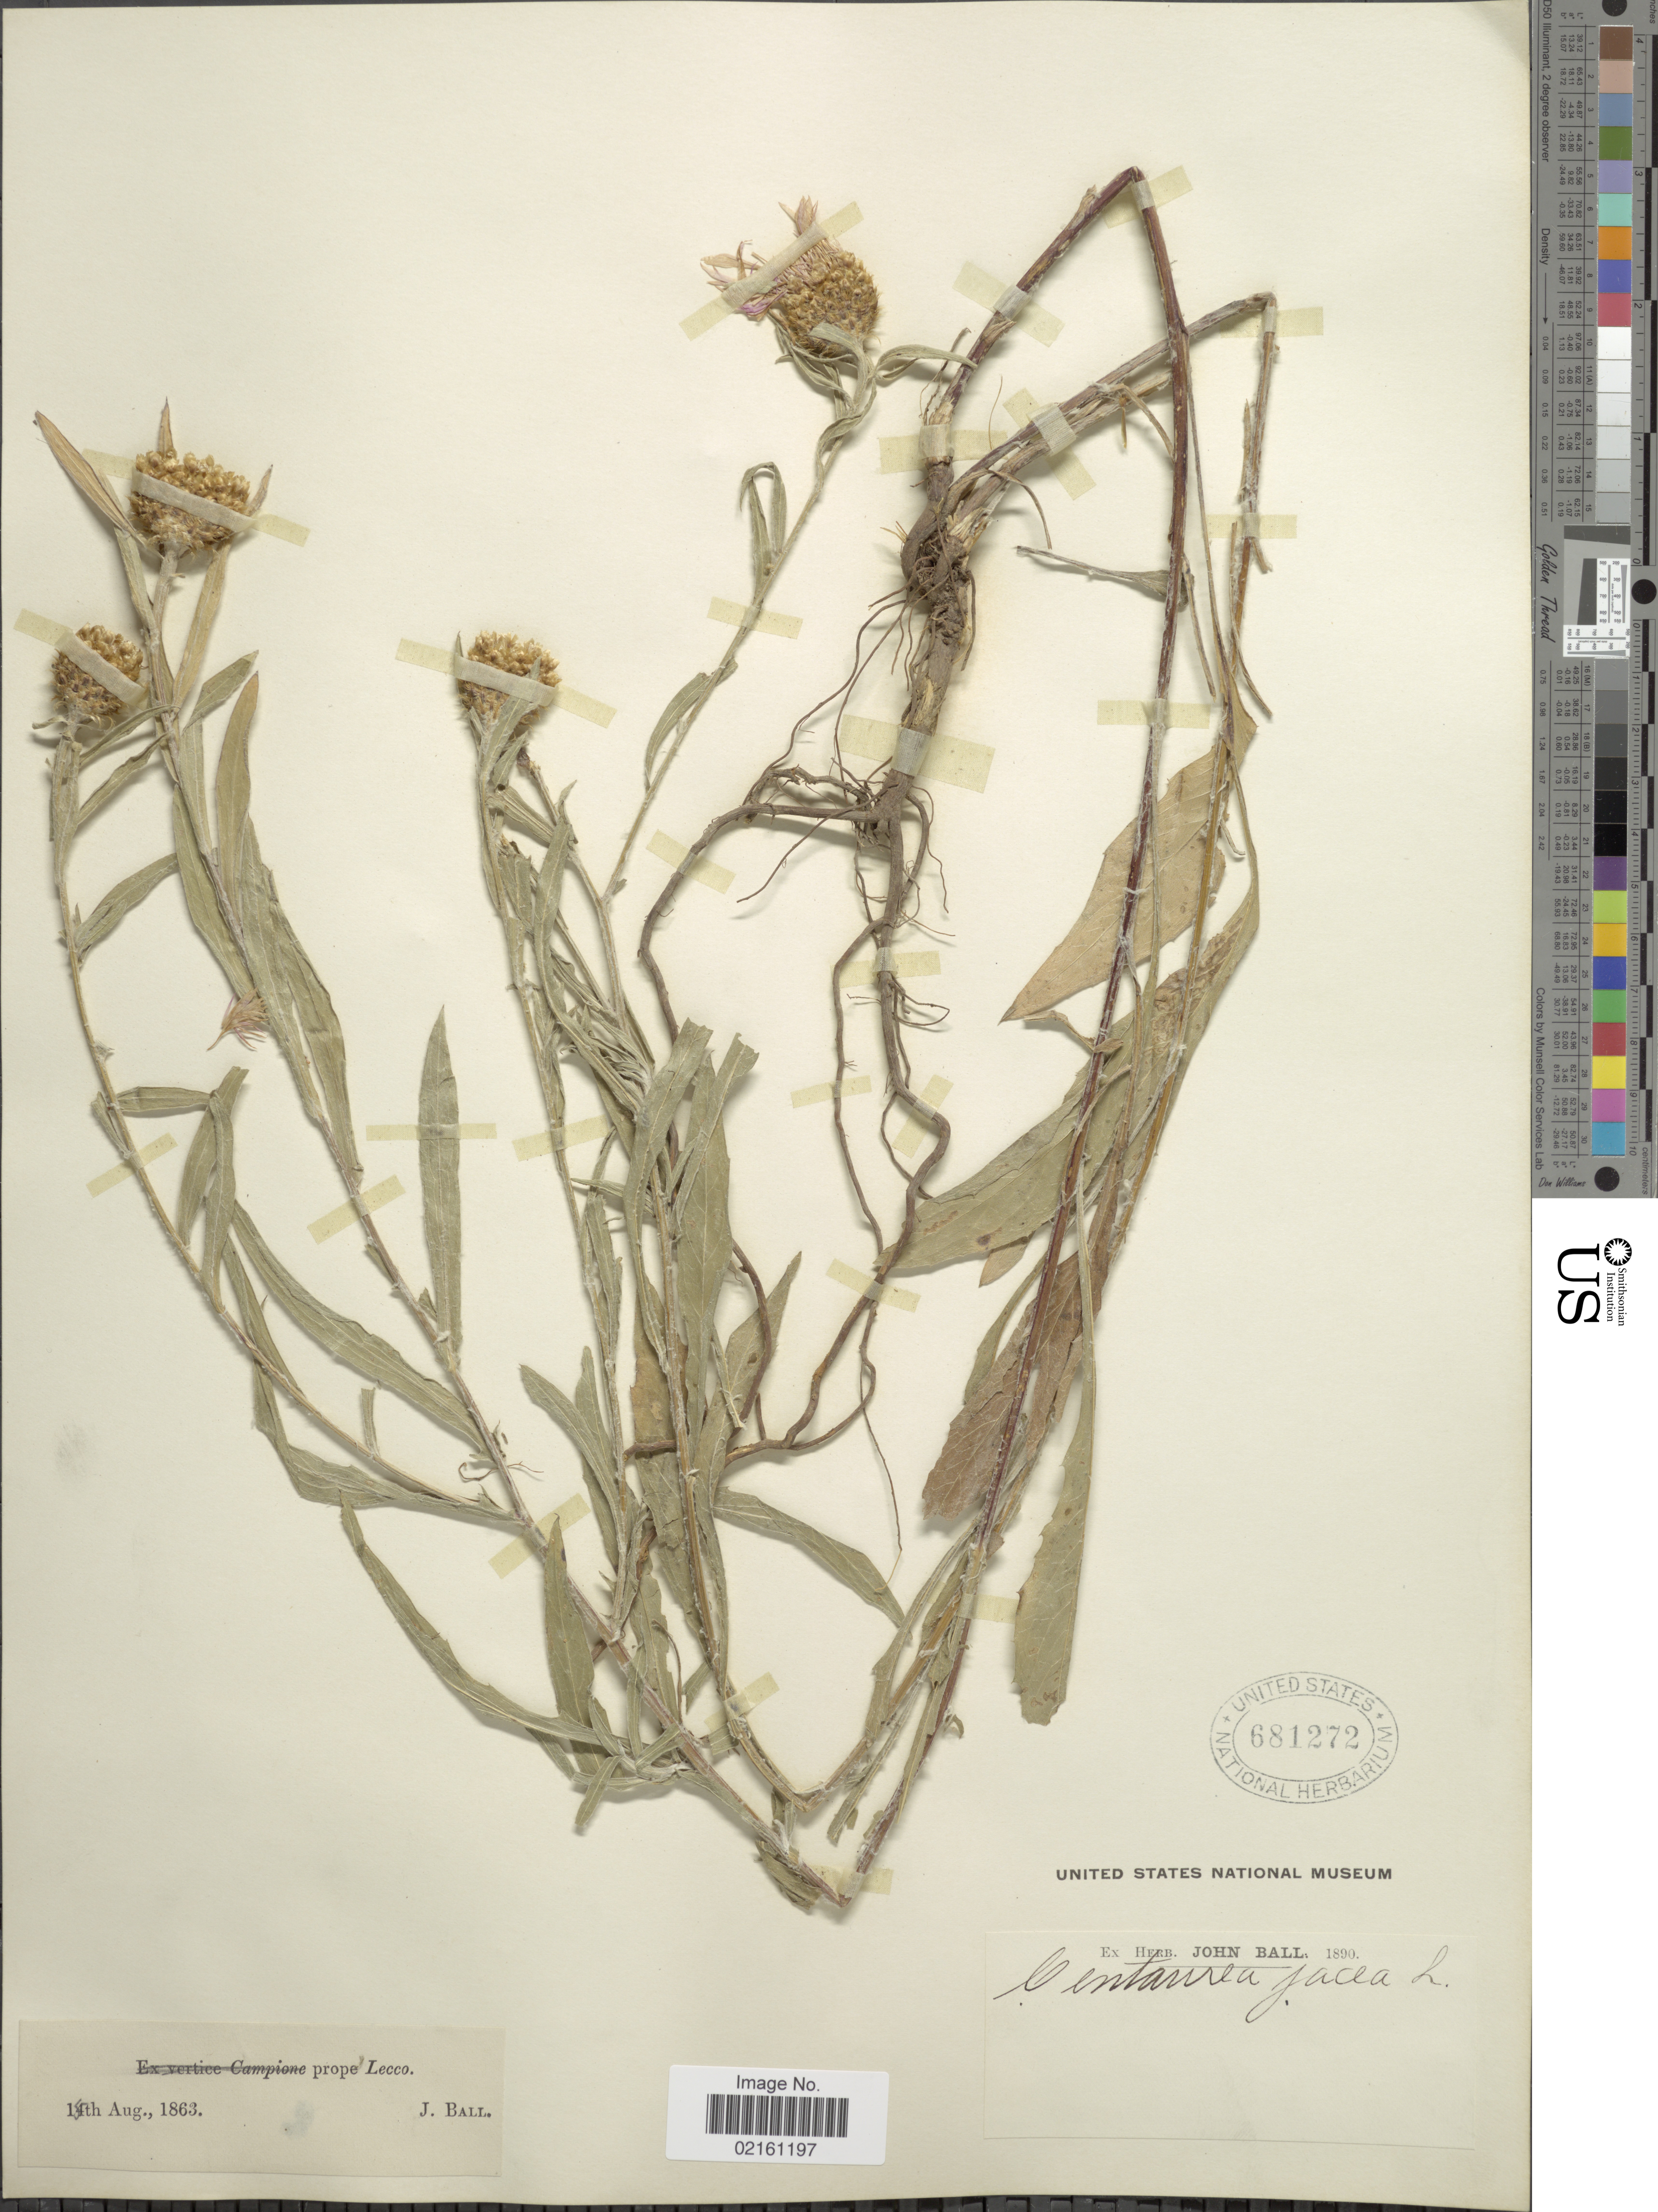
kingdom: Plantae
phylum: Tracheophyta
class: Magnoliopsida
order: Asterales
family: Asteraceae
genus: Centaurea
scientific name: Centaurea jacea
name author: L.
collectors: J. Ball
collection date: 1863-08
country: Italy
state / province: Lombardy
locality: Prope Lecco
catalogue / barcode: US 681272